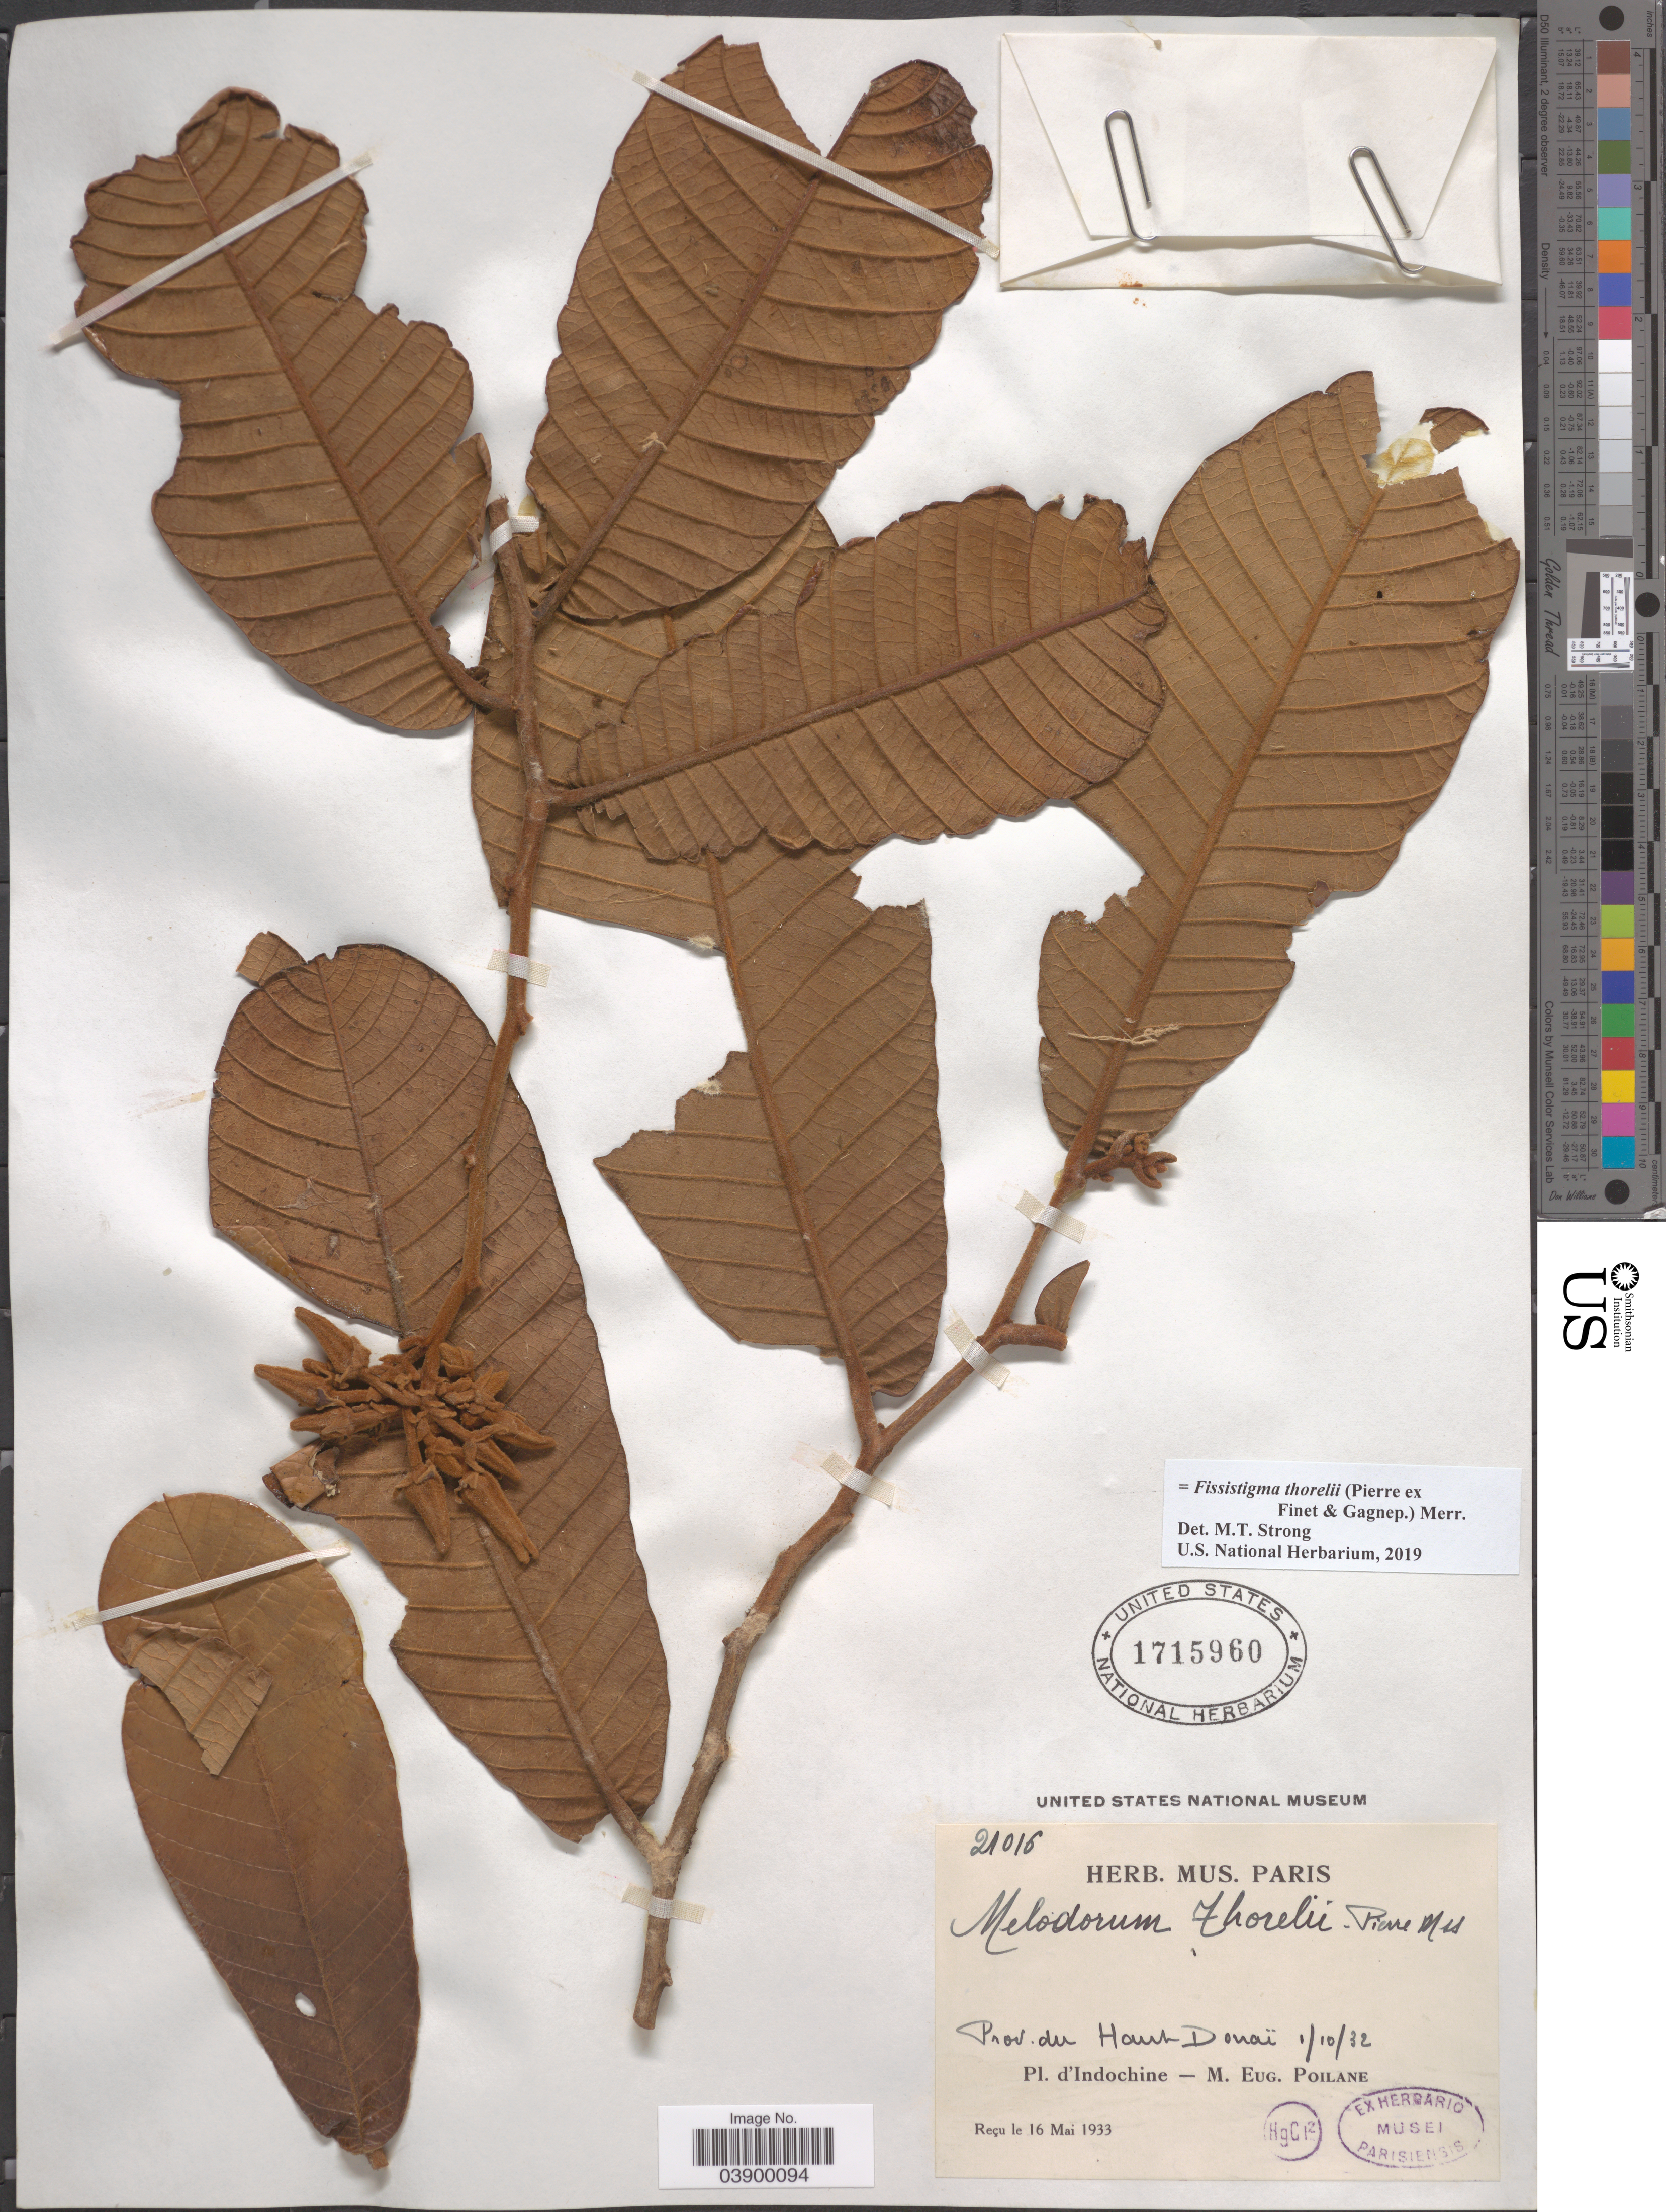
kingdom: Plantae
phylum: Tracheophyta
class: Magnoliopsida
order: Magnoliales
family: Annonaceae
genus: Fissistigma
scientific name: Fissistigma thorelii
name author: (Pierre ex Finet & Gagnep.) Merr.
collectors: M. Poilane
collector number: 21016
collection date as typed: Transcribed d/m/y: 1/10/32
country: Vietnam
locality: Prov. du Haut Donaï. Indochine.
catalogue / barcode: US 1715960